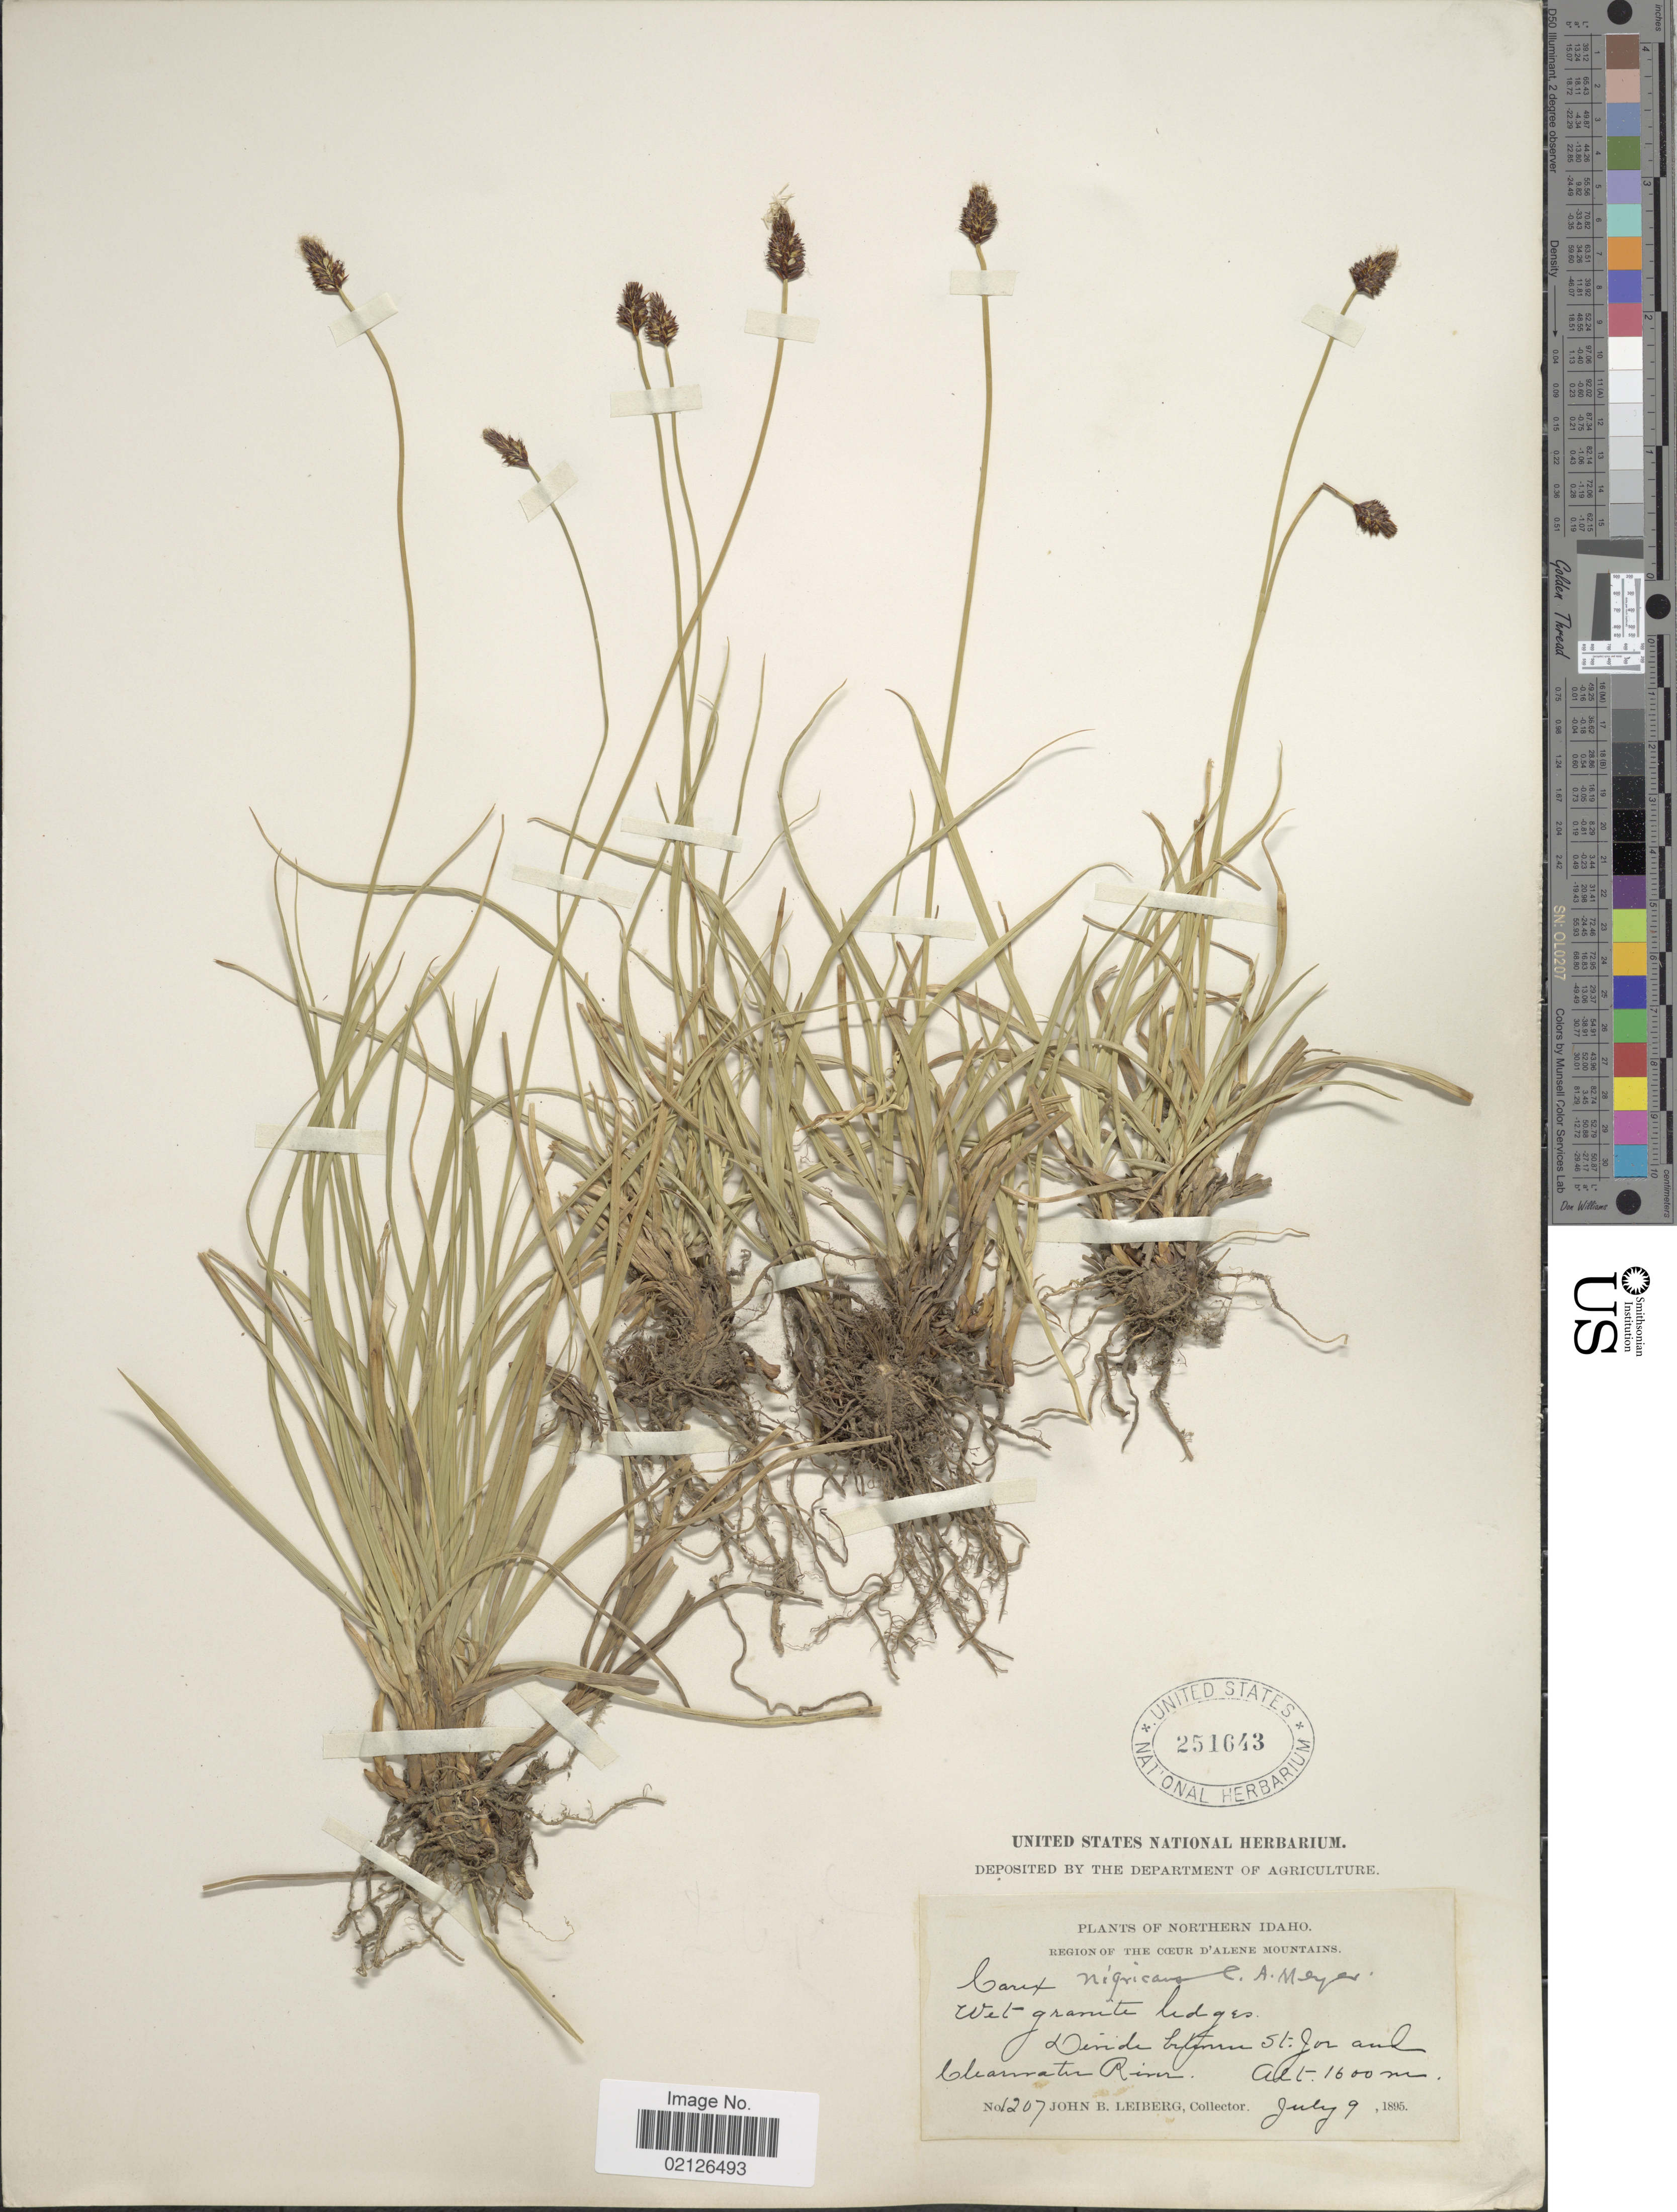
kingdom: Plantae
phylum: Tracheophyta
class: Liliopsida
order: Poales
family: Cyperaceae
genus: Carex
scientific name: Carex nigricans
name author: C.A. Mey.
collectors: J. Leiberg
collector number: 1207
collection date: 1895-07-09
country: United States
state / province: Idaho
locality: Northern Idaho, Region of The Cæur D'Alene Mountains, Divide between St Jor and Clearwater River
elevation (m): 1600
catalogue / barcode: US 251643